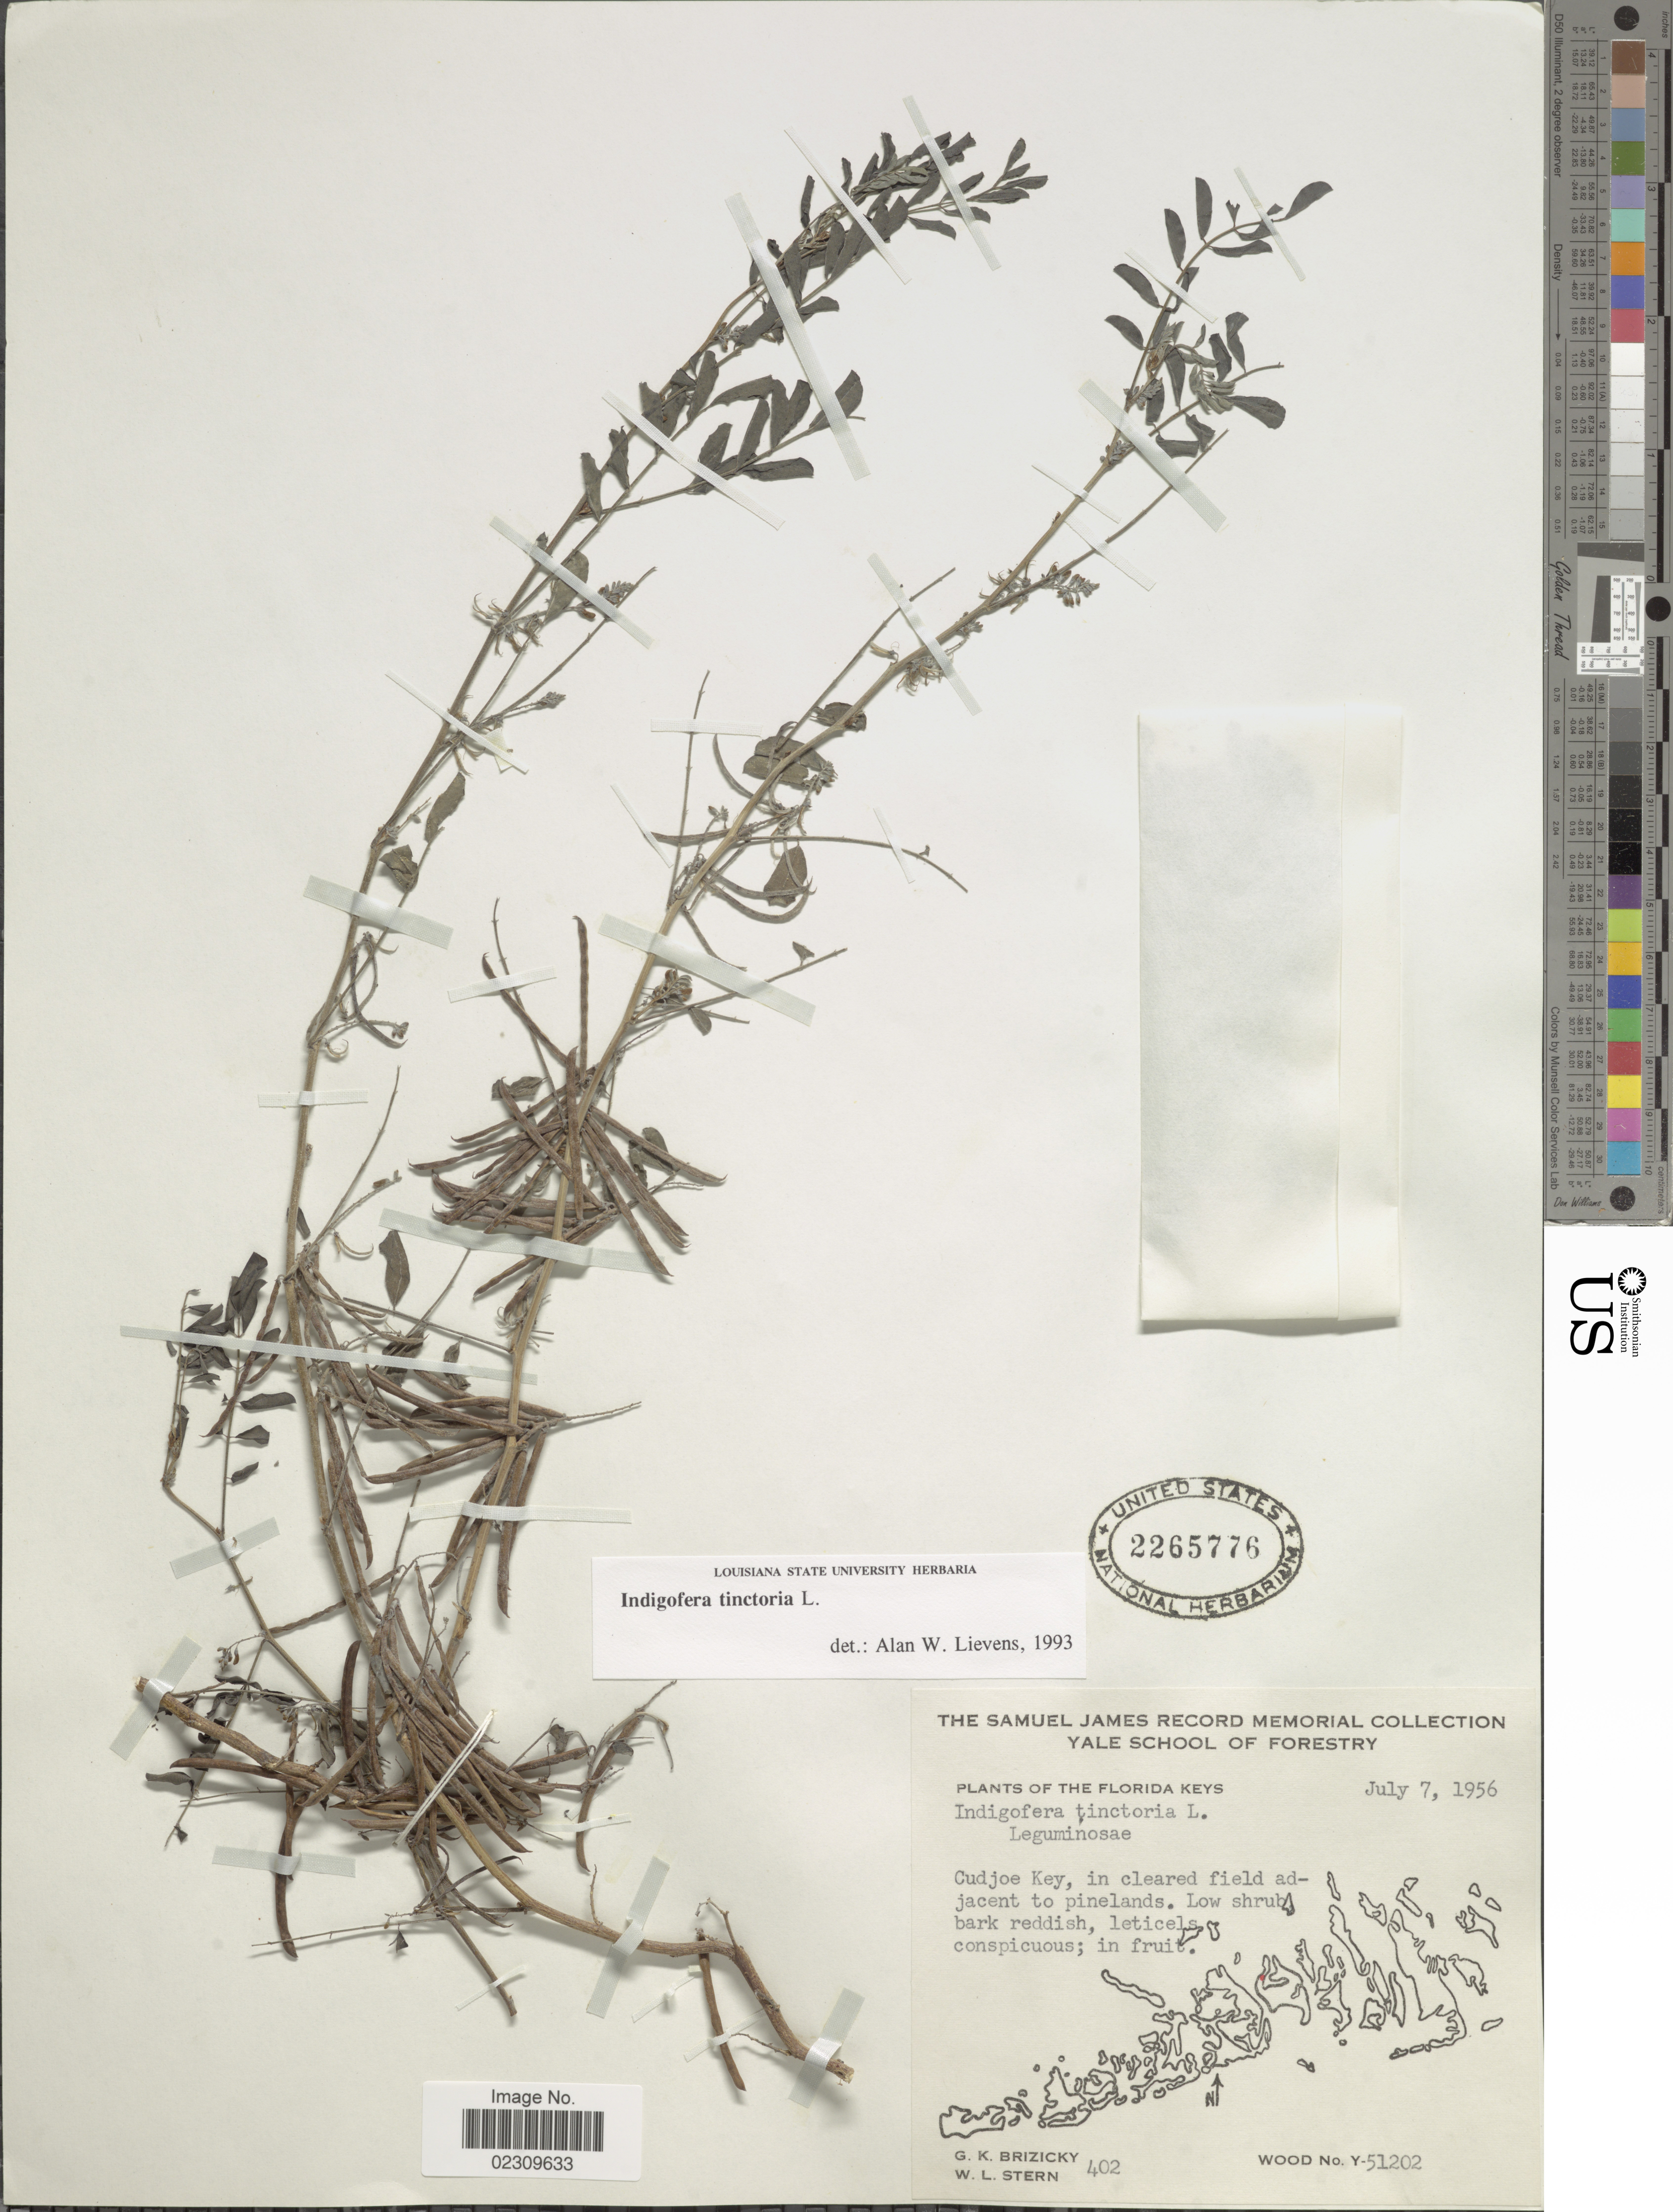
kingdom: Plantae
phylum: Tracheophyta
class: Magnoliopsida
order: Fabales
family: Fabaceae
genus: Indigofera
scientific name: Indigofera tinctoria sensu Naves non L.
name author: Naves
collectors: G. K. Brizicky & W. L. Stern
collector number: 402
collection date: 1956-07-07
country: United States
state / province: Florida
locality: Florida Keys. Cudjoe Key, in cleared field adjacent to pinelands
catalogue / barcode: US 2265776